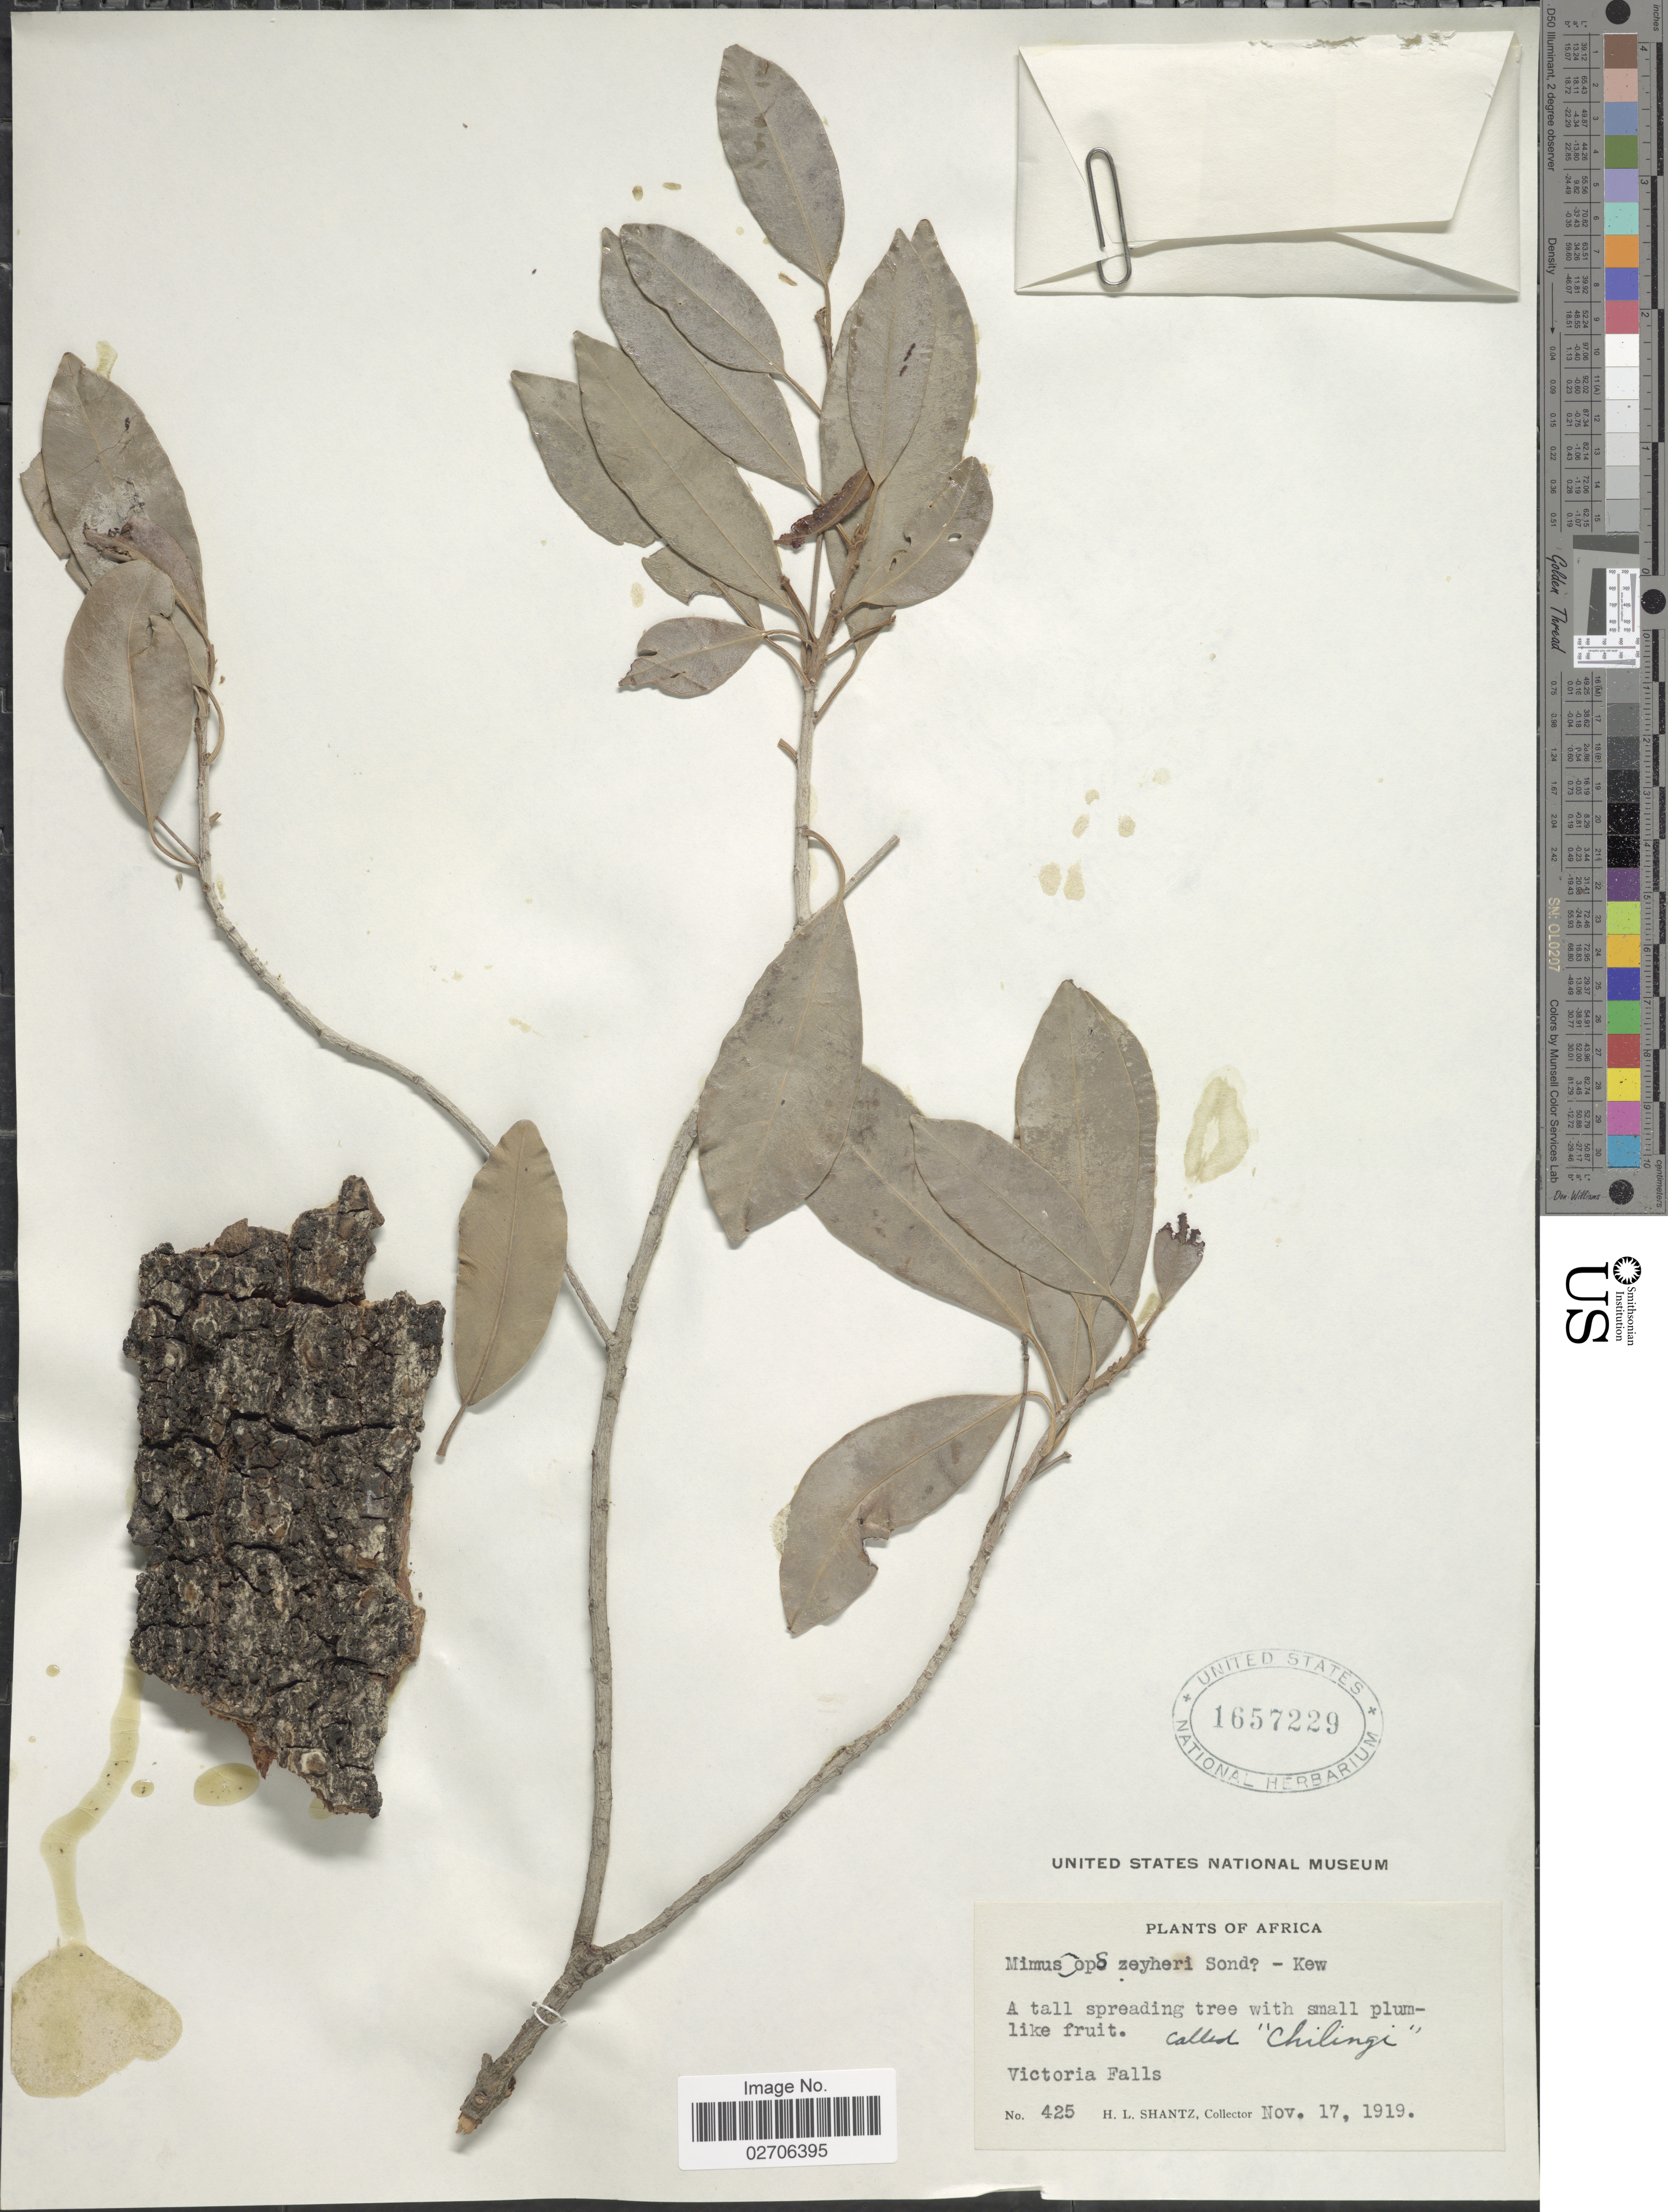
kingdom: Plantae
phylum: Tracheophyta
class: Magnoliopsida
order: Ericales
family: Sapotaceae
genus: Mimusops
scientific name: Mimusops zeyheri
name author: Sond.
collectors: H. Shantz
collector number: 425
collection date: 1919-11-17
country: Zimbabwe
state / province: Matabeleland North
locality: Victoria Falls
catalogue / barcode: US 1657229